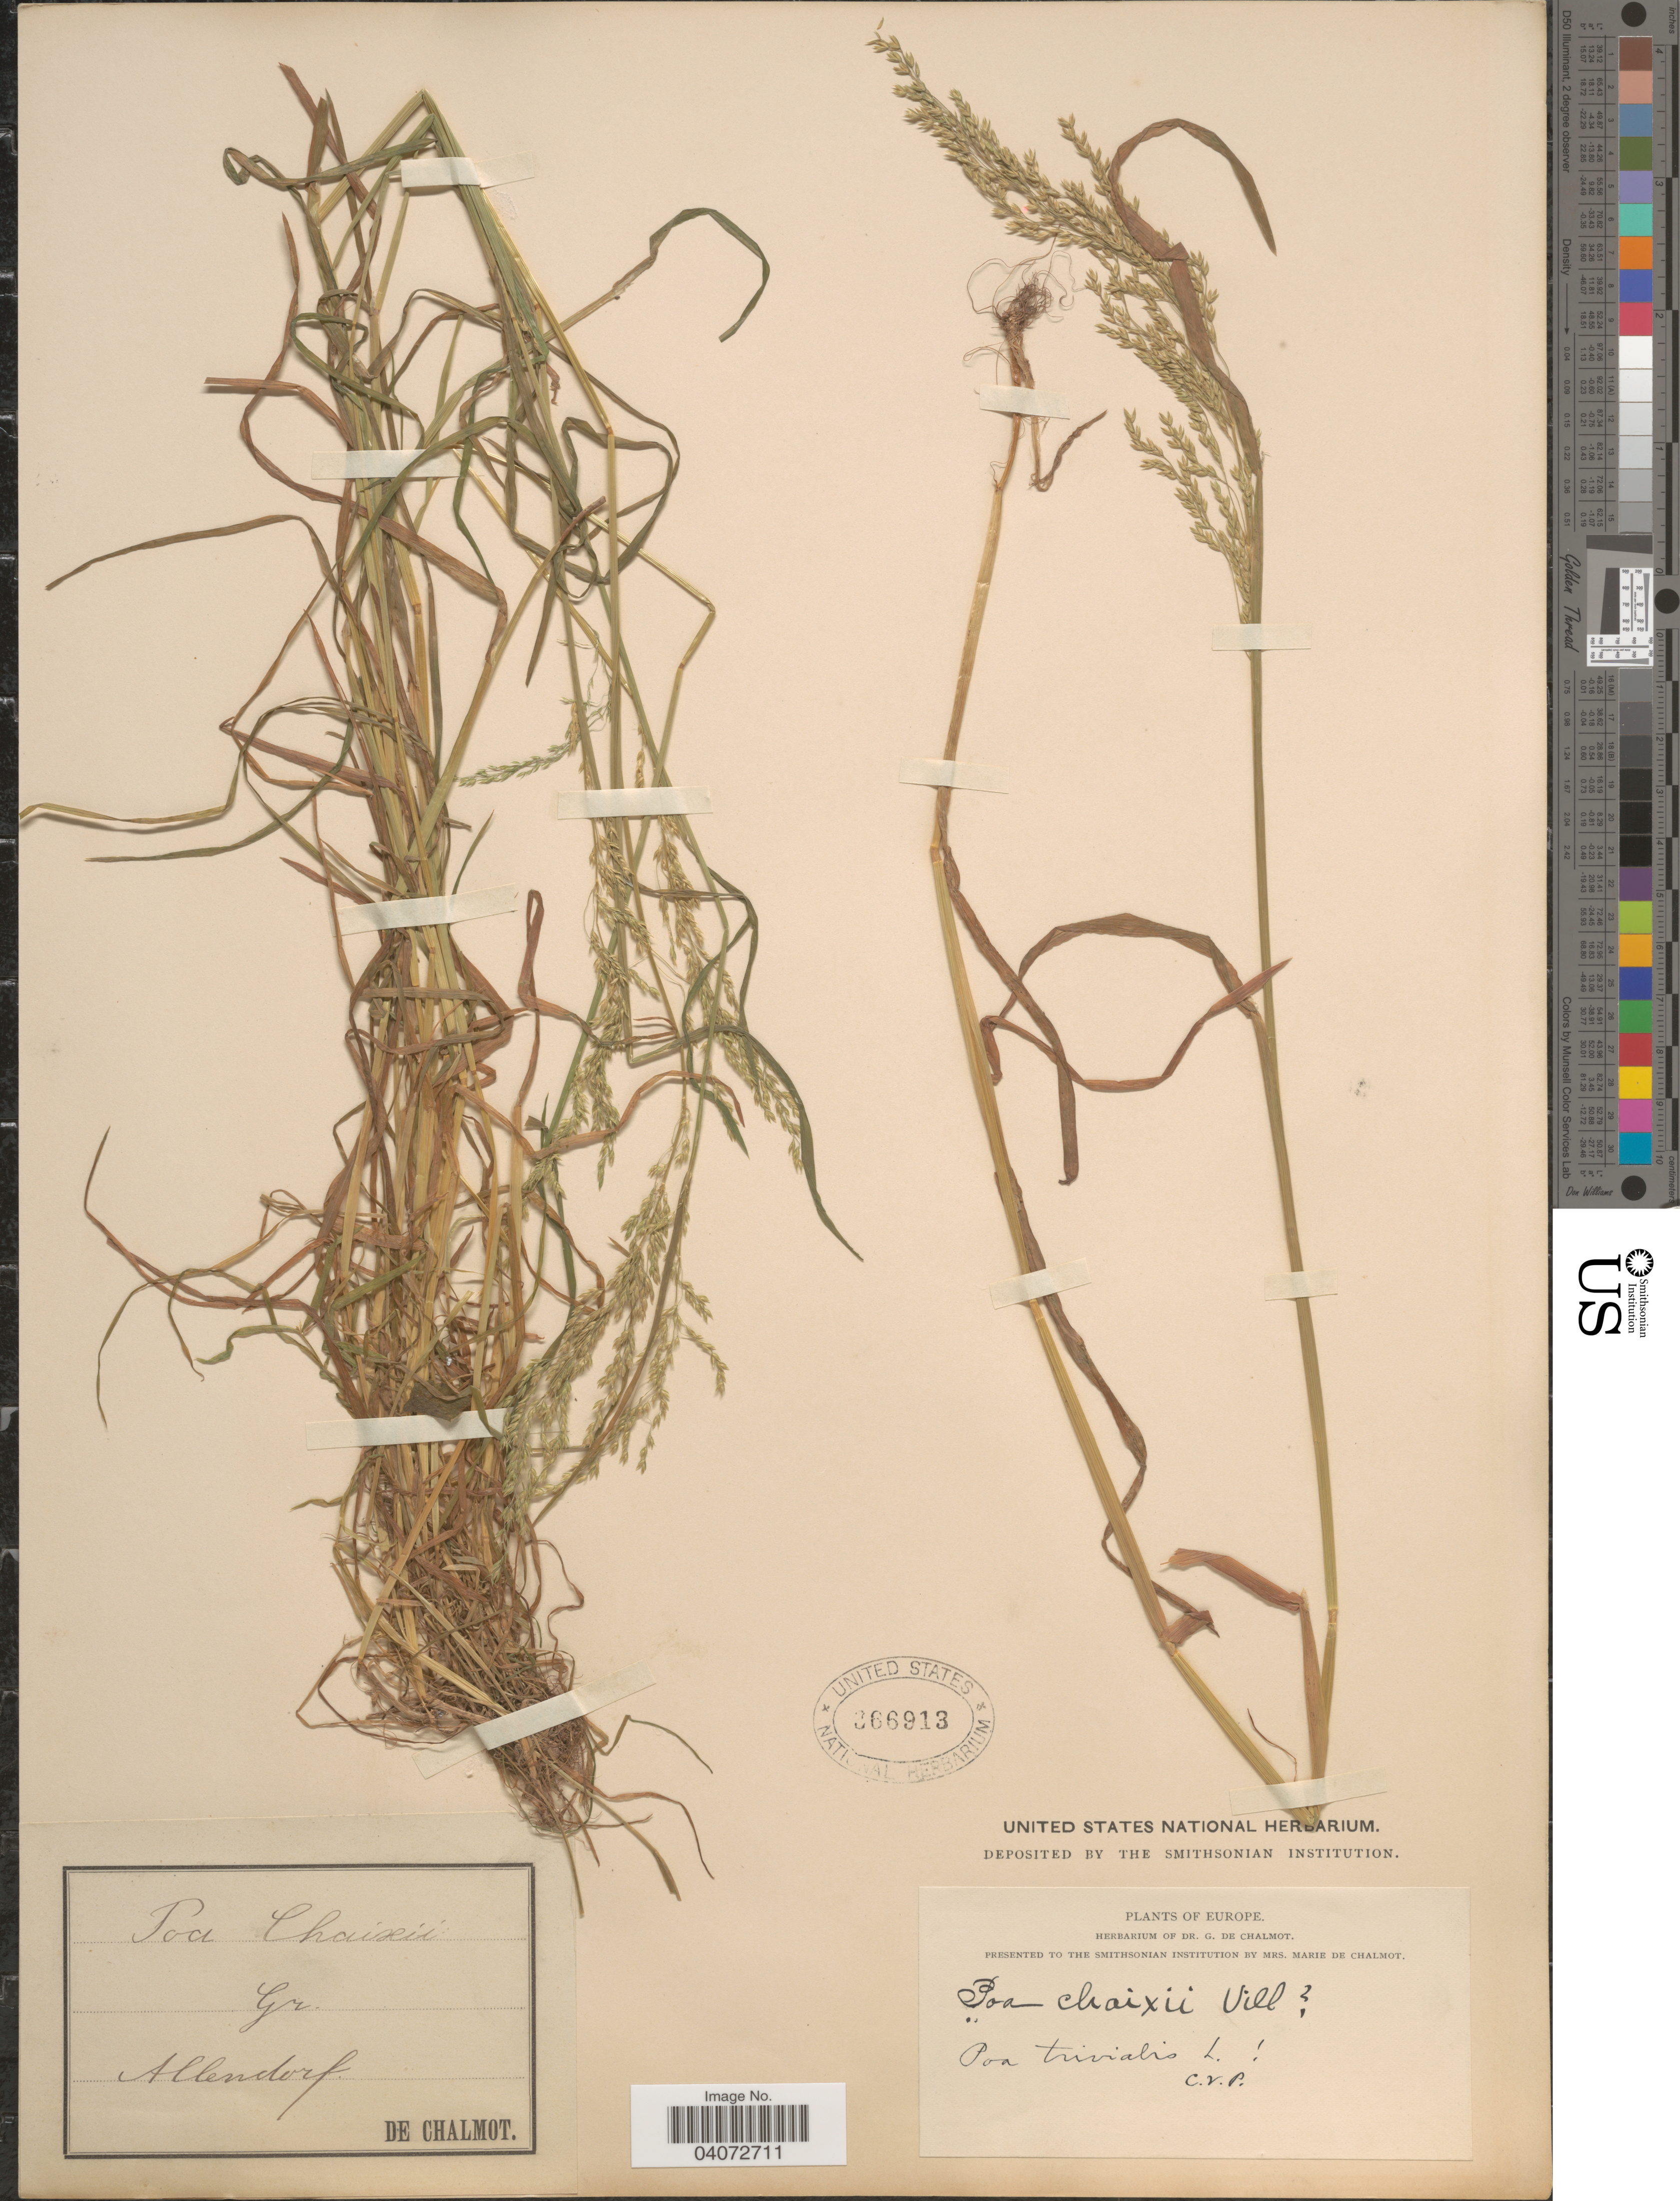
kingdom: Plantae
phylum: Tracheophyta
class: Liliopsida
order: Poales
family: Poaceae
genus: Poa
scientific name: Poa trivialis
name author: L.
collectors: G. de Chalmot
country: Germany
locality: Gr. Allendorf.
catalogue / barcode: US 366913